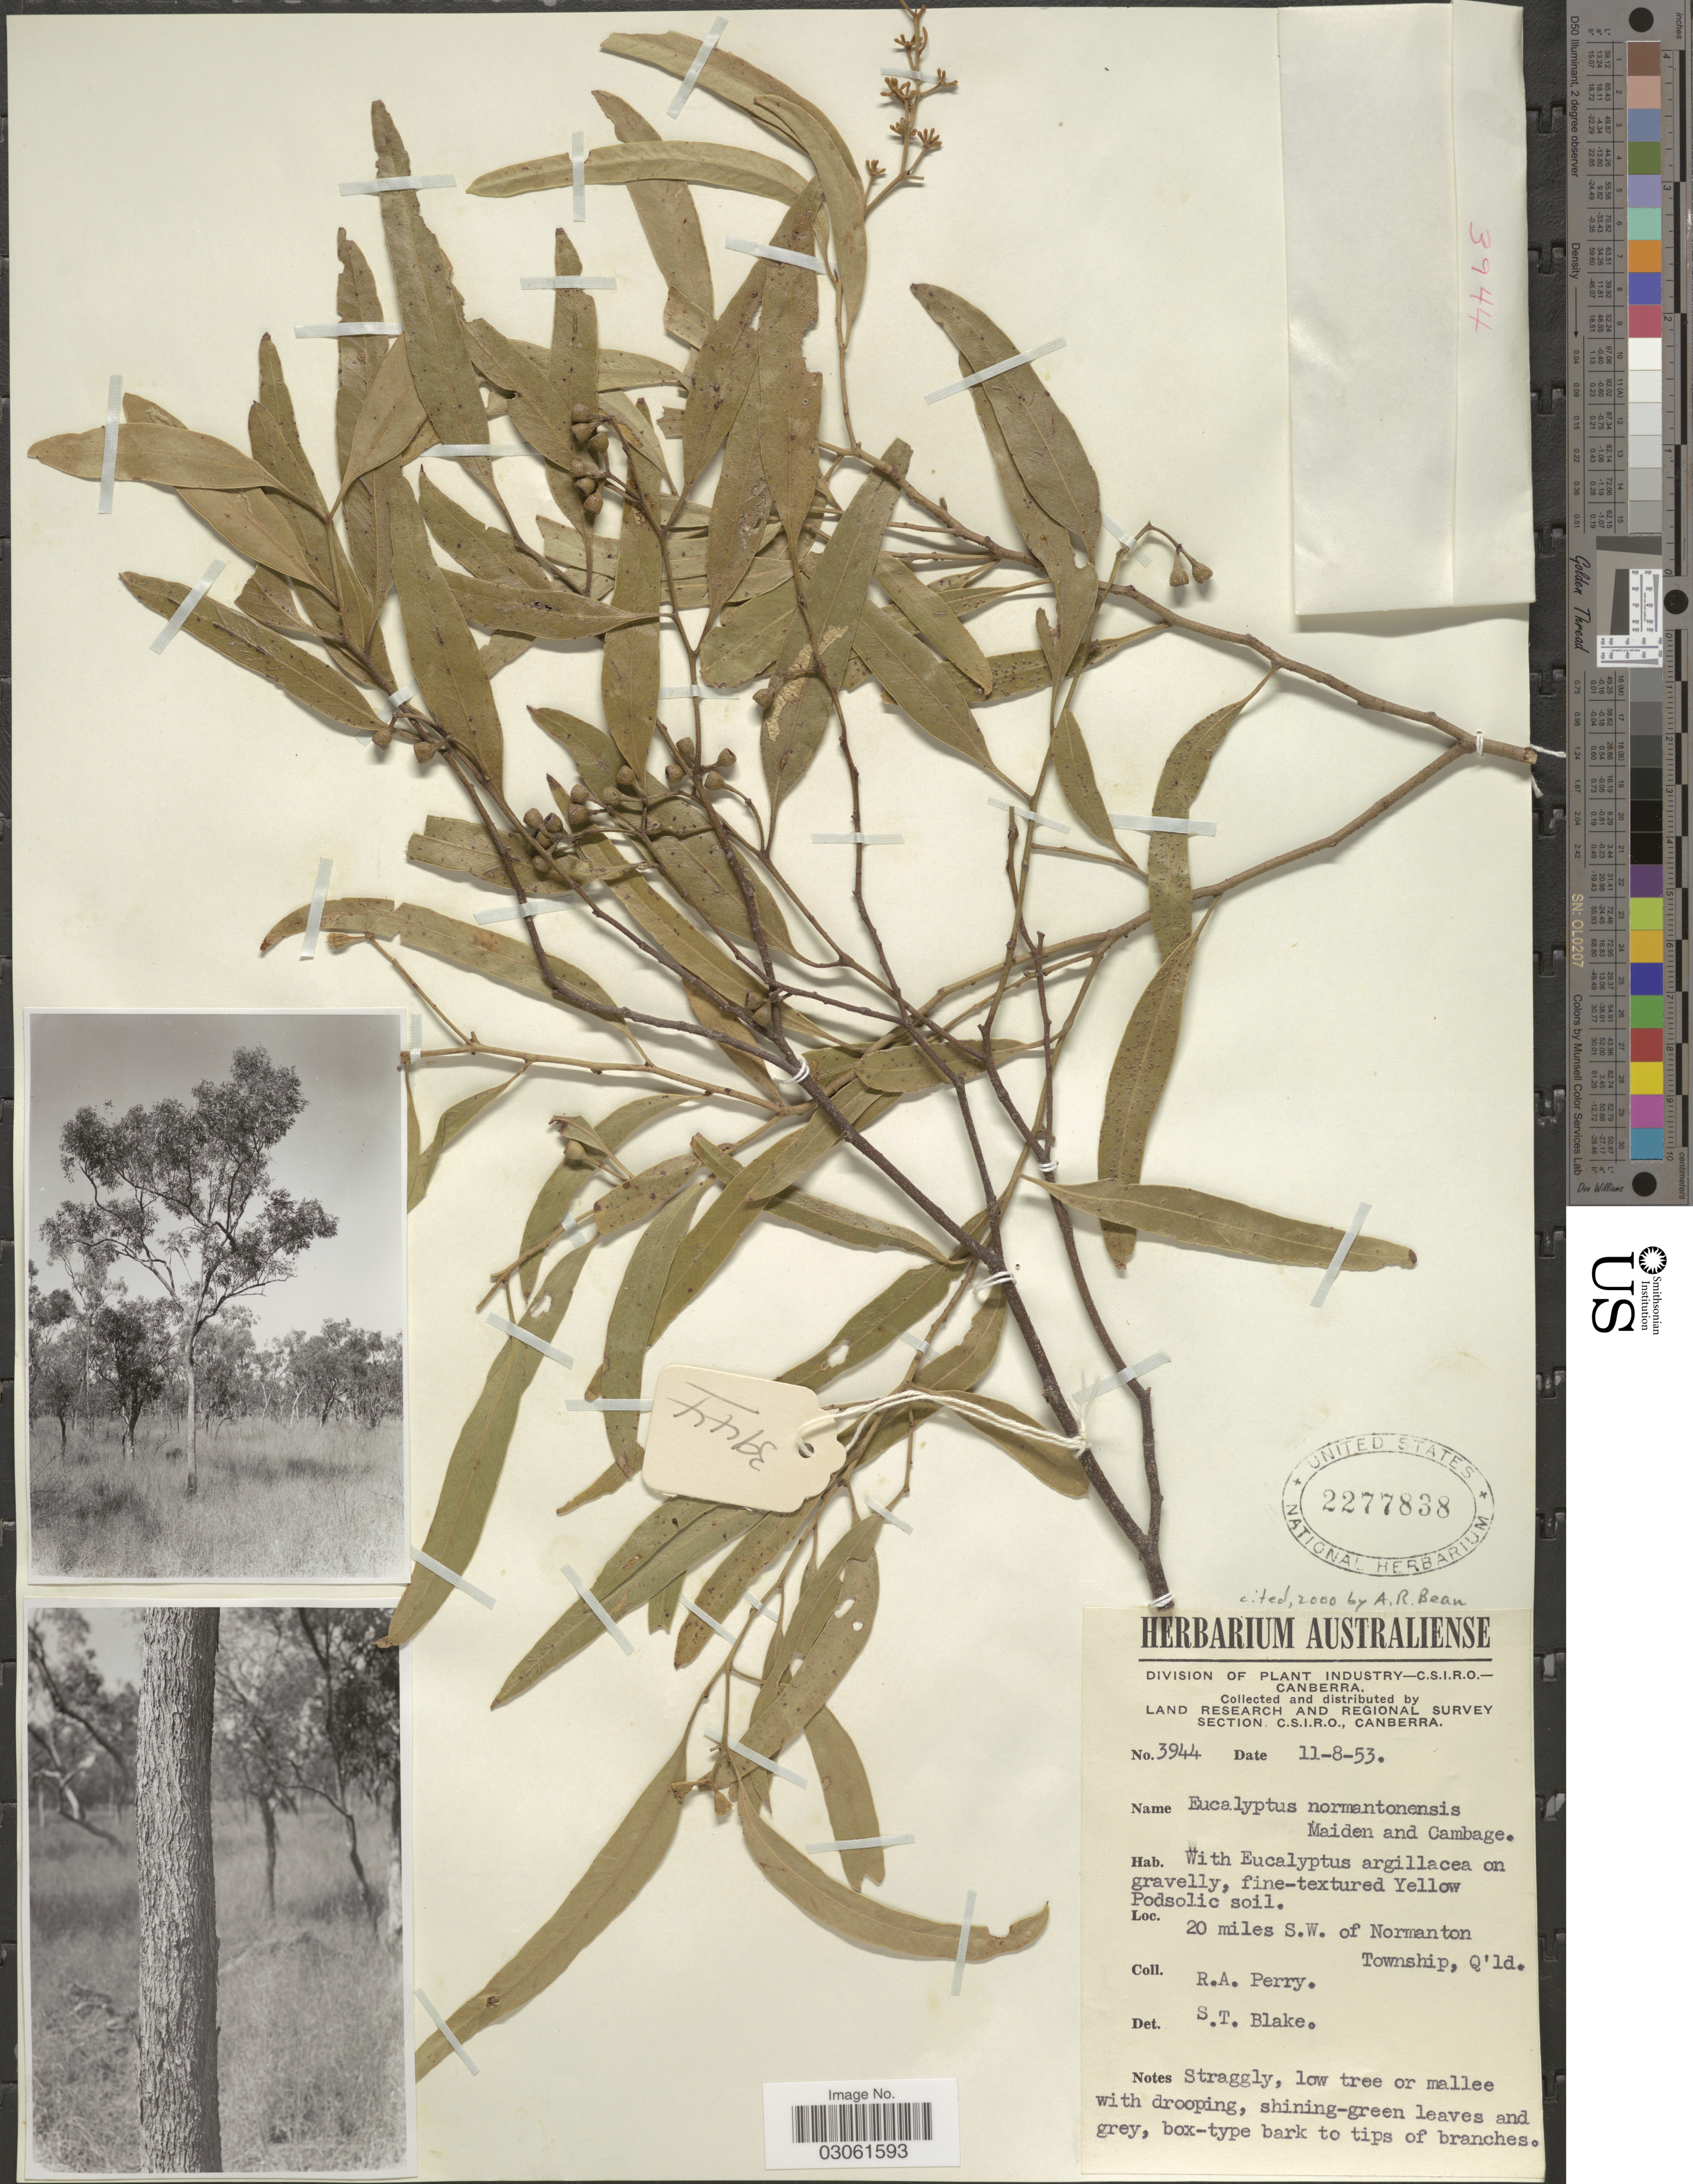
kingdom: Plantae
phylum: Tracheophyta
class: Magnoliopsida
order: Myrtales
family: Myrtaceae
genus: Eucalyptus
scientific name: Eucalyptus normantonensis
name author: Maiden & Cambage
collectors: Perry, R. A.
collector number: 3944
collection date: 1953-08-11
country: Australia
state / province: Queensland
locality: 20 miles S. W. of Normanton Township, Q'ld.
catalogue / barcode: US 2277838